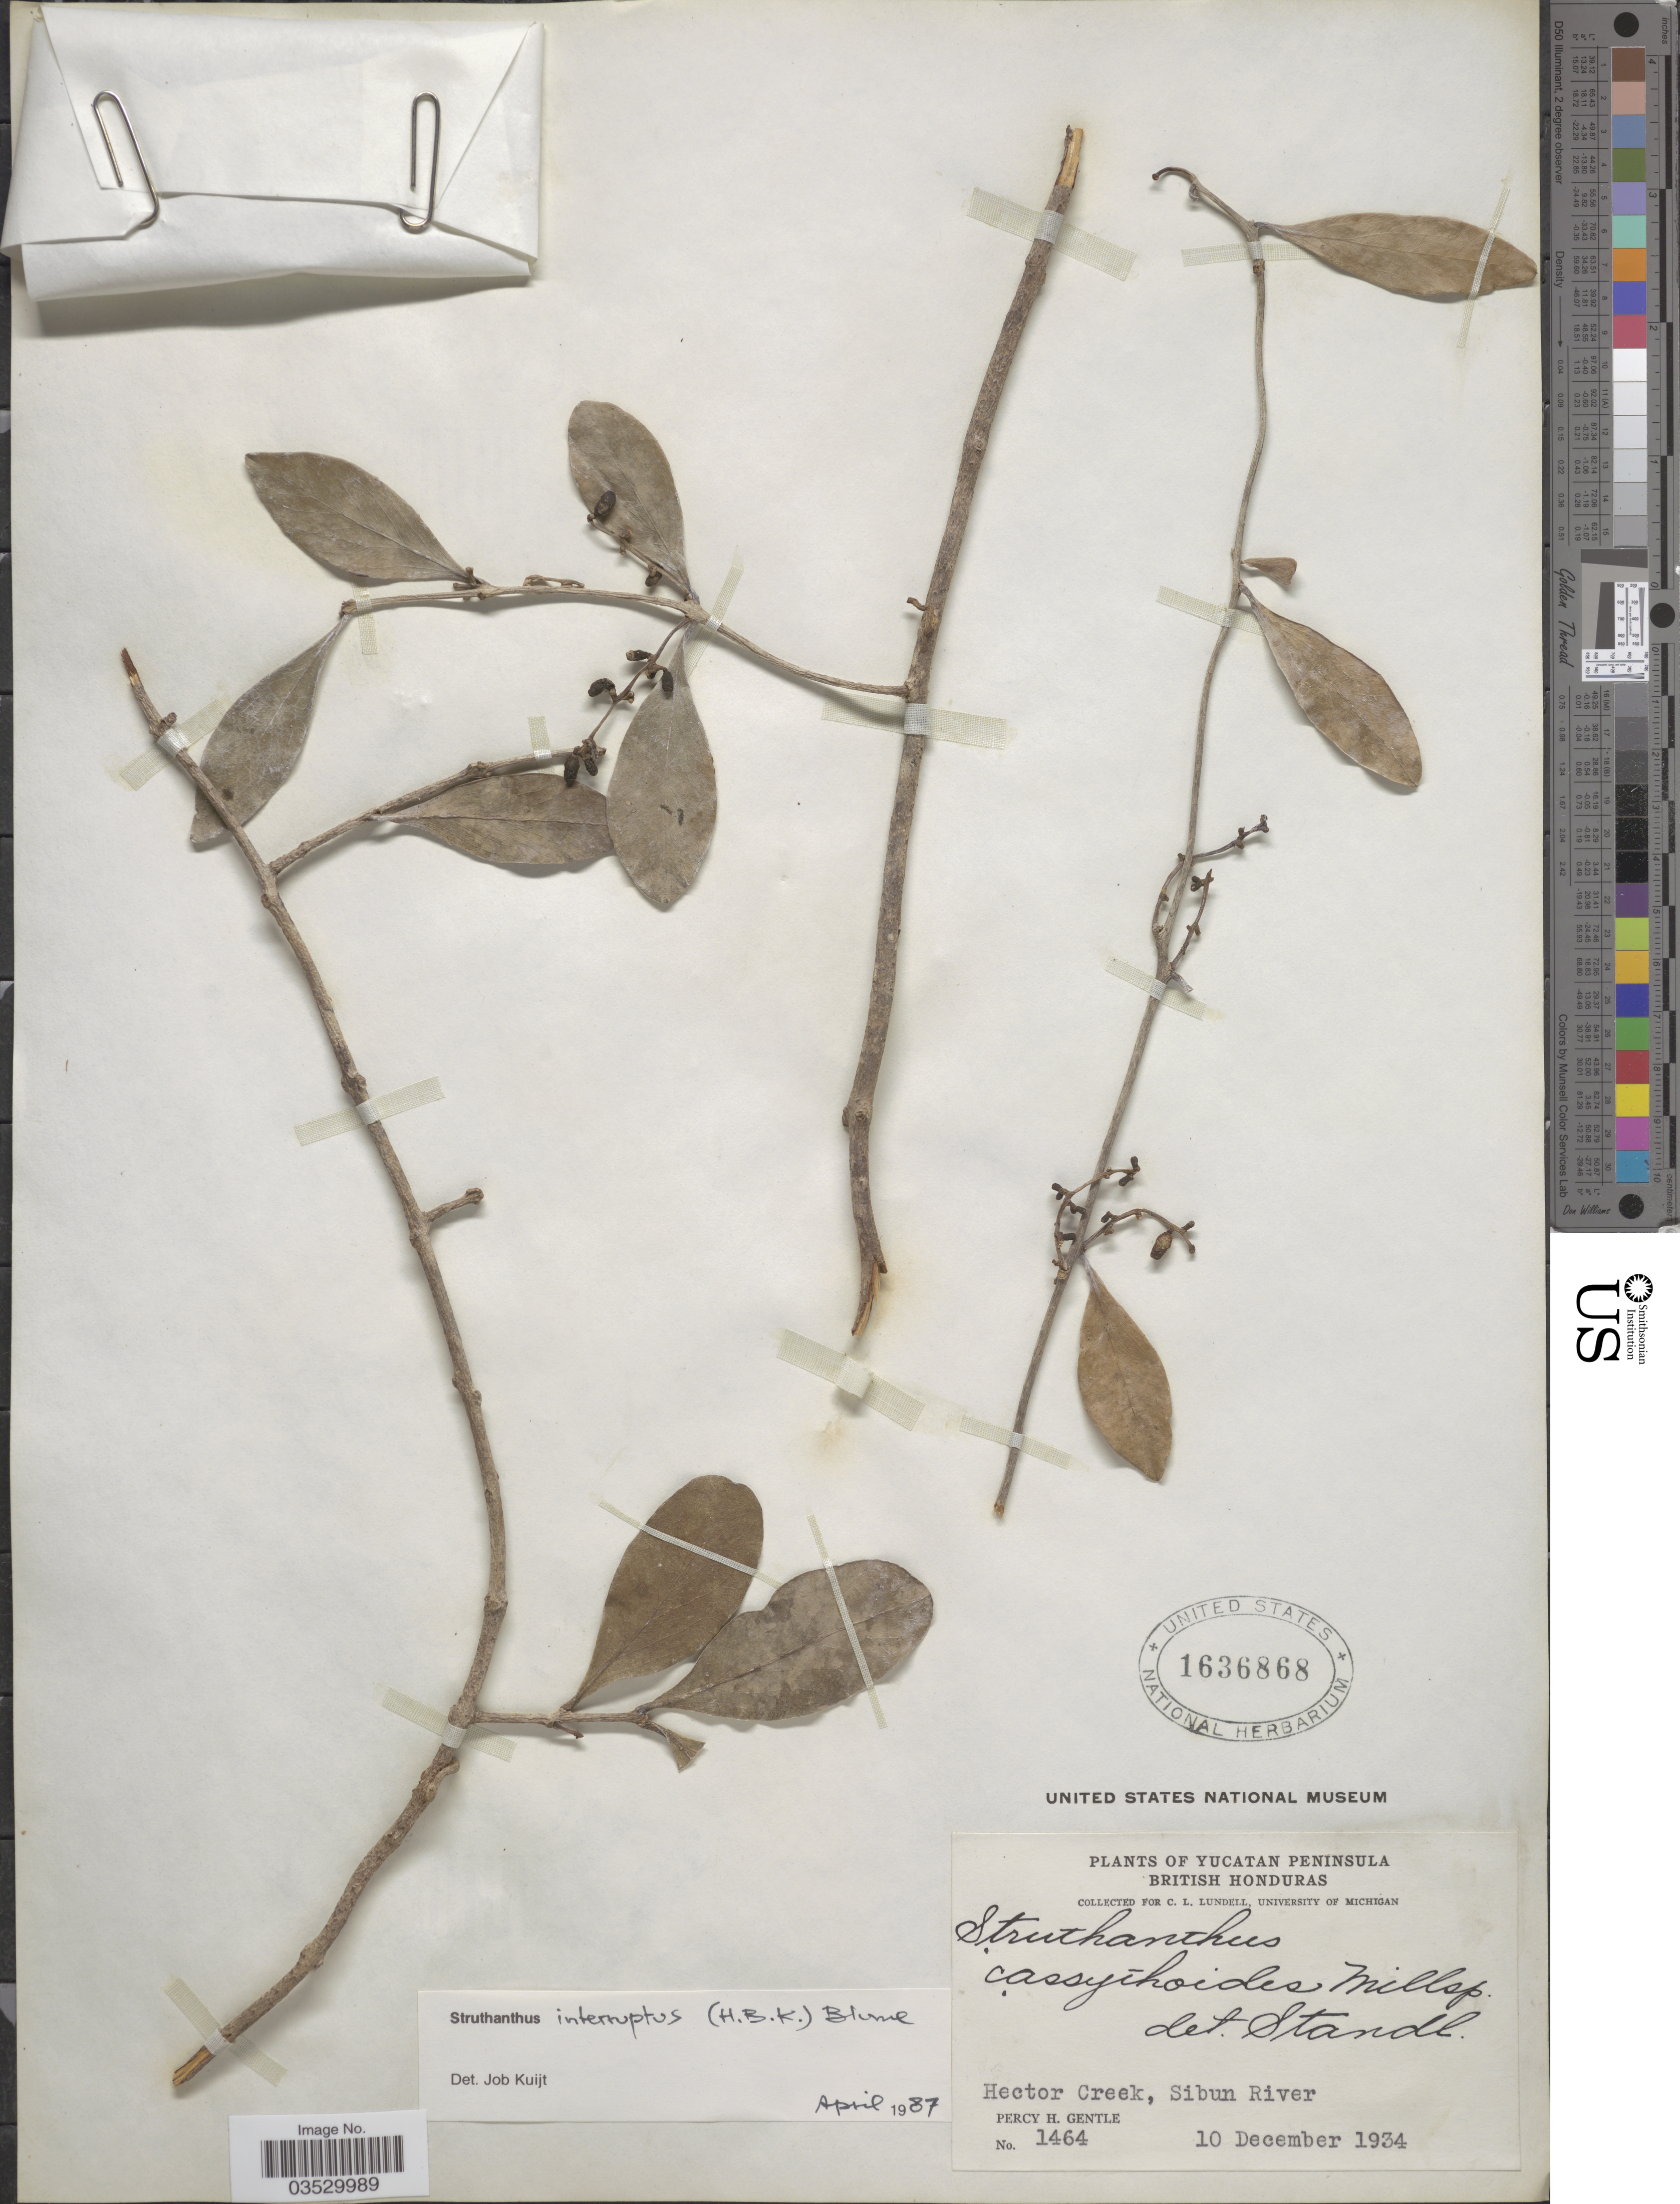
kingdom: Plantae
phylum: Tracheophyta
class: Magnoliopsida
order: Santalales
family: Loranthaceae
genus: Struthanthus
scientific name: Struthanthus interruptus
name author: (Kunth) G. Don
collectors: P. H. Gentle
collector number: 1464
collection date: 1934-12-10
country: Belize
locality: Yucatan Peninsula. British Honduras. Hector Creek, Sibun River.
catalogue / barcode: US 1636868